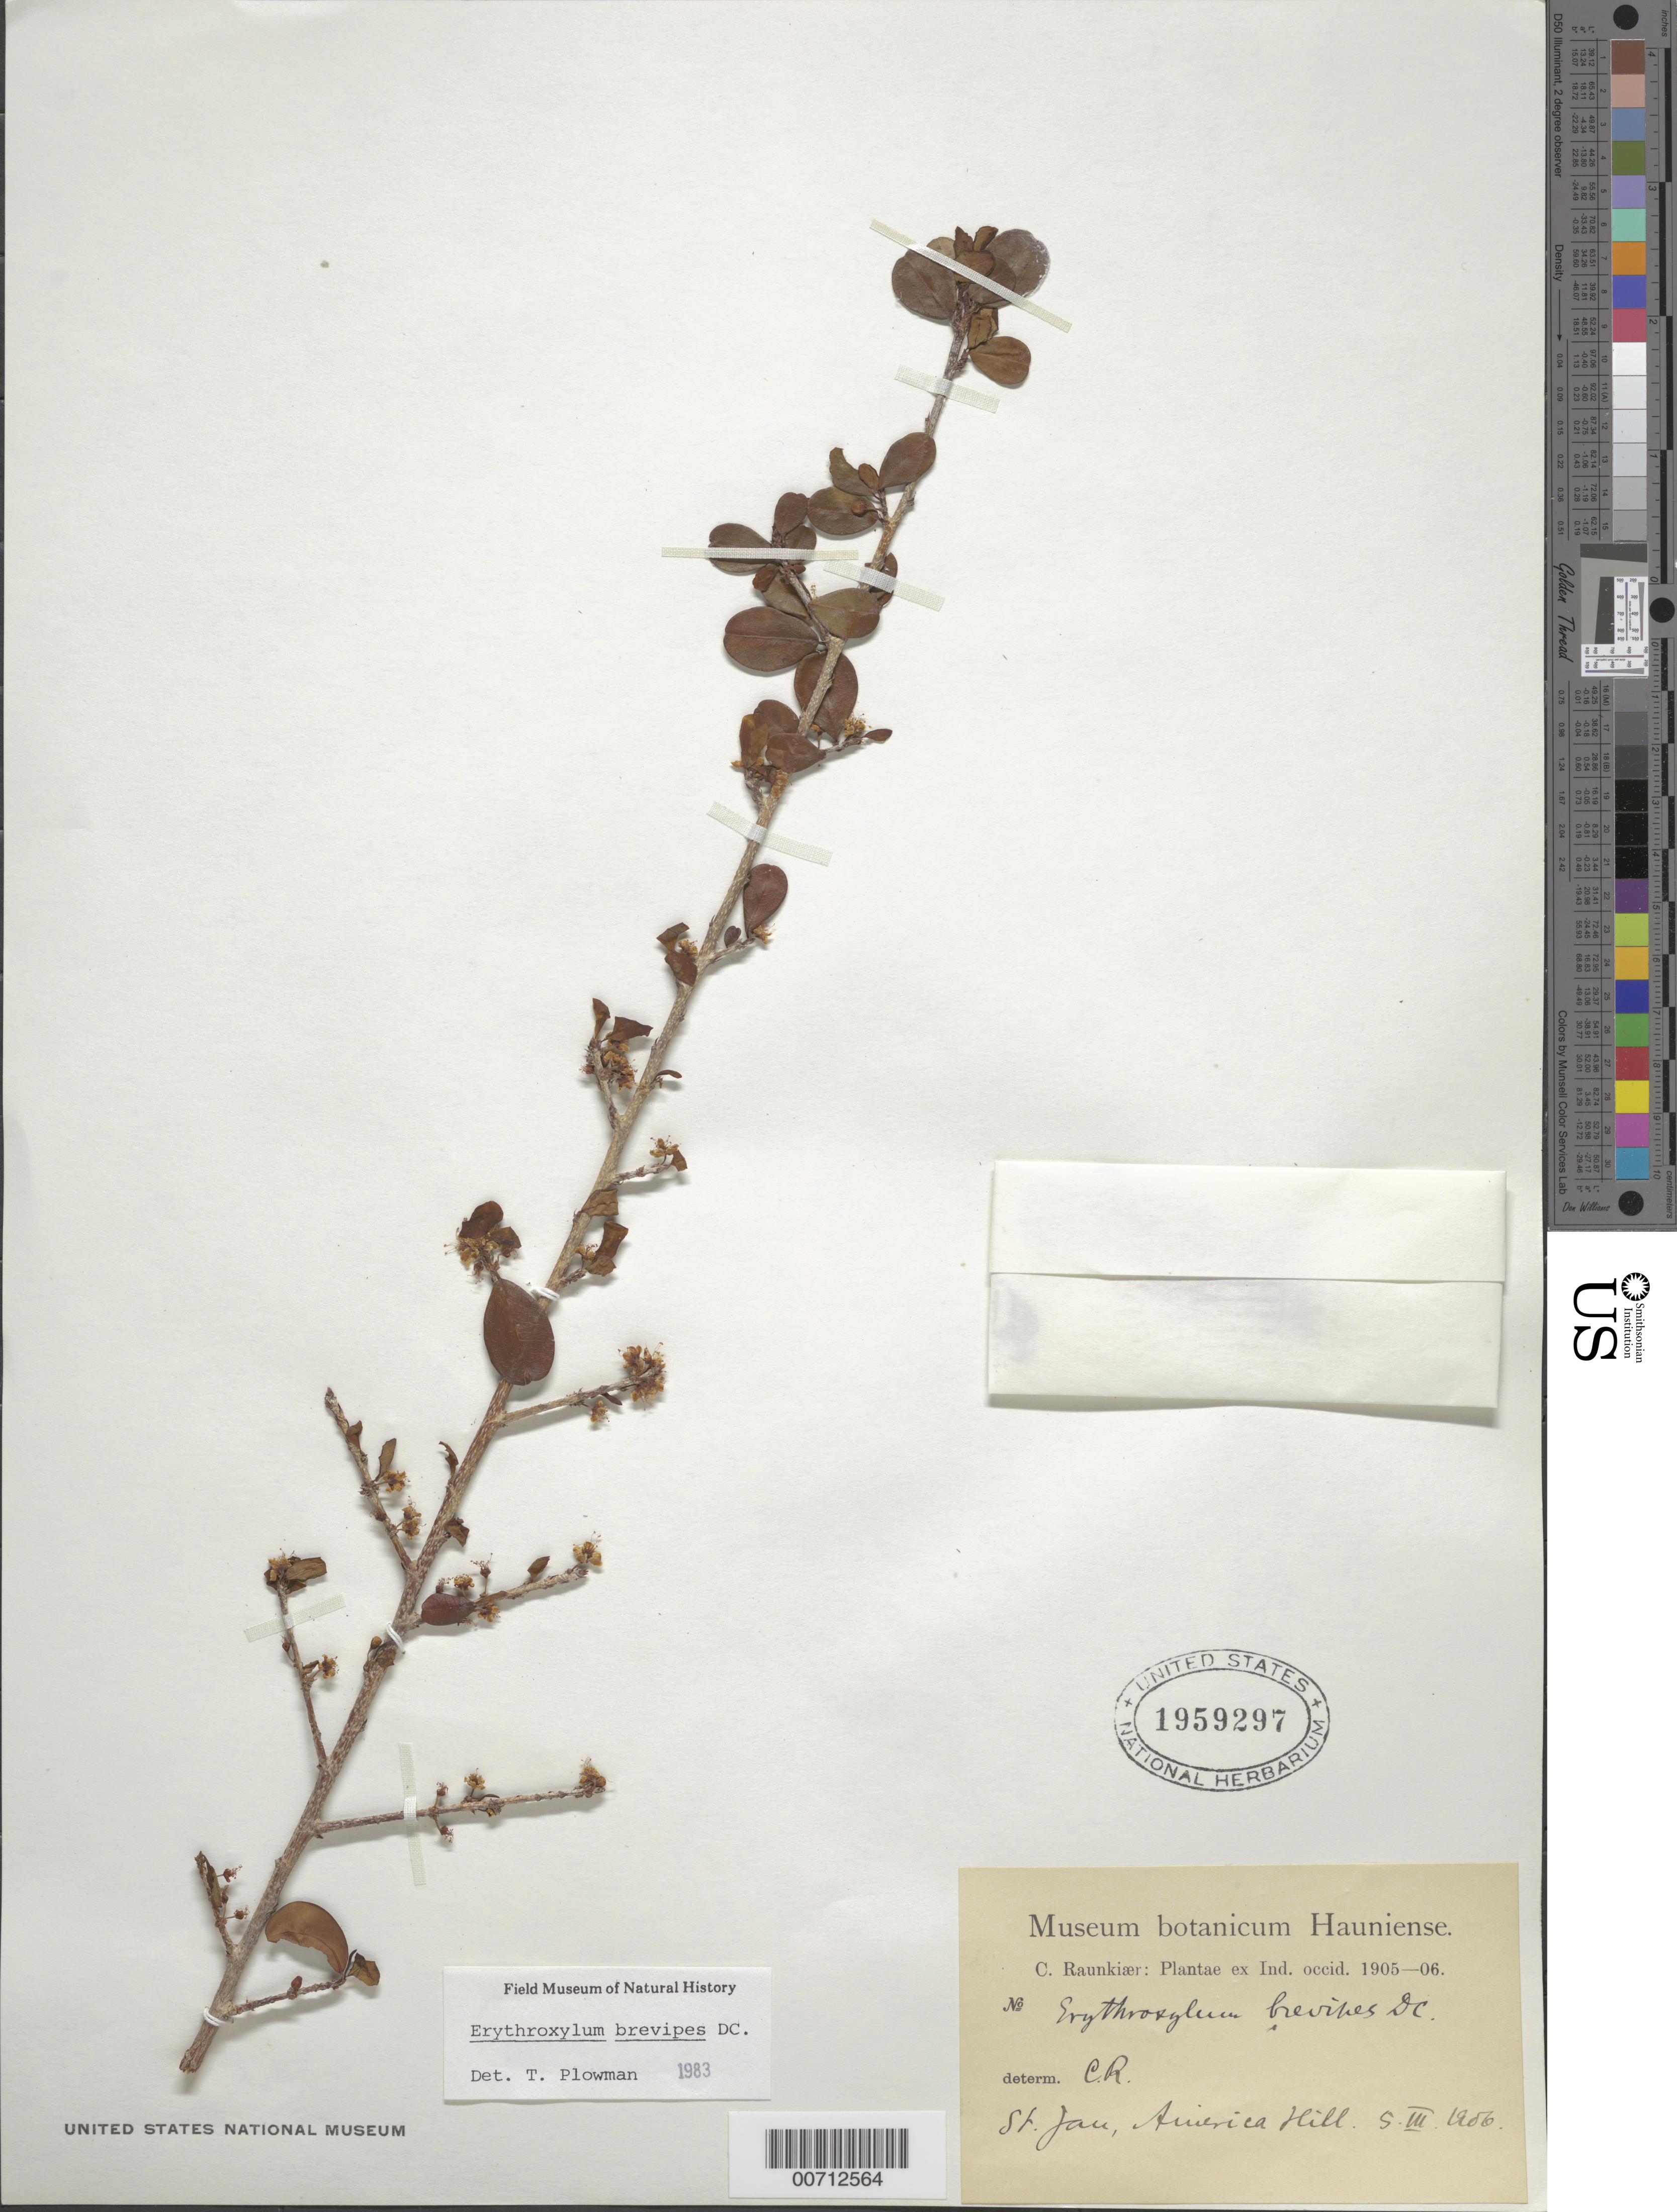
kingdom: Plantae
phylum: Tracheophyta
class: Magnoliopsida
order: Malpighiales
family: Erythroxylaceae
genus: Erythroxylum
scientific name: Erythroxylum brevipes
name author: DC.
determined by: Plowman, Timothy C.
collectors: C. C. Raunkiaer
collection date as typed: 05 Mar 1906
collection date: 1906-03-05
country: U.S. Virgin Islands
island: St. John Island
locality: America Hill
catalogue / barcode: US 1959297